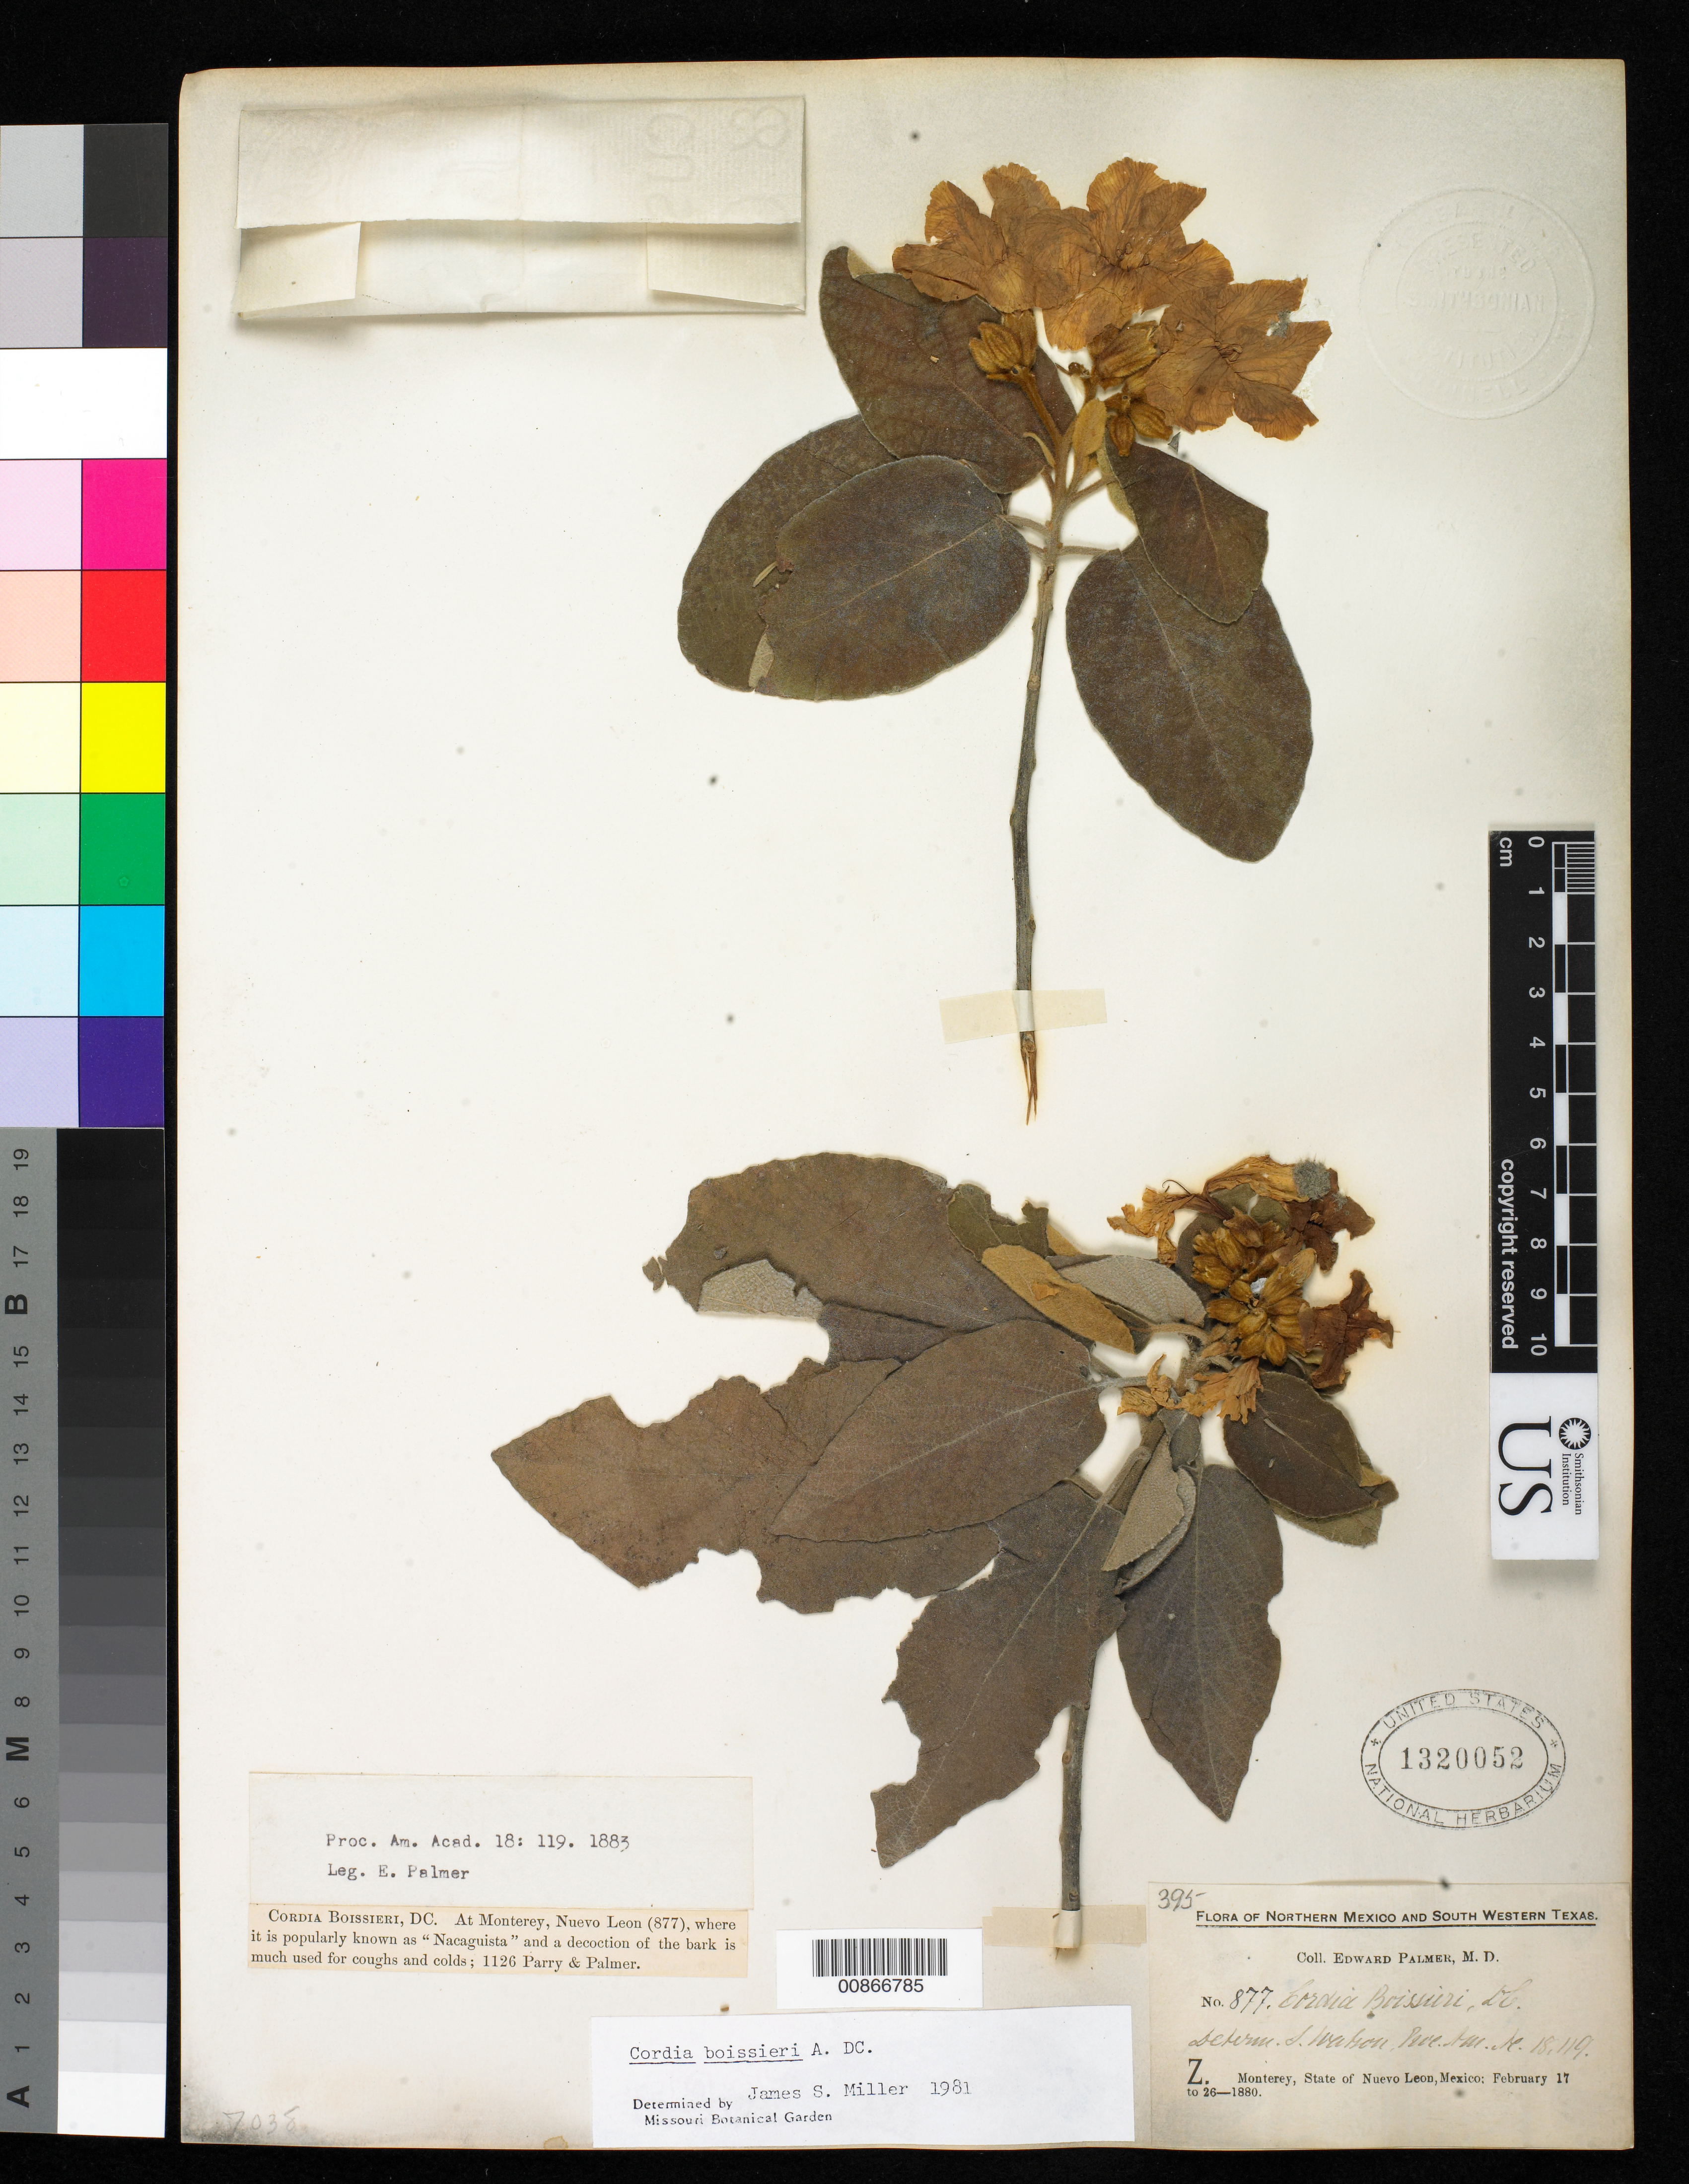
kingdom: Plantae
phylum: Tracheophyta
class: Magnoliopsida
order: Boraginales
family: Cordiaceae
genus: Cordia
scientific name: Cordia boissieri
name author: A. DC.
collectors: E. Palmer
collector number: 877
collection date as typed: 17 Feb 1880 to 26 Feb 1880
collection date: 1880-02-17/1880-02-26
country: Mexico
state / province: Nuevo León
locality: Z. Monterrey, Nuevo León.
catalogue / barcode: US 1320052